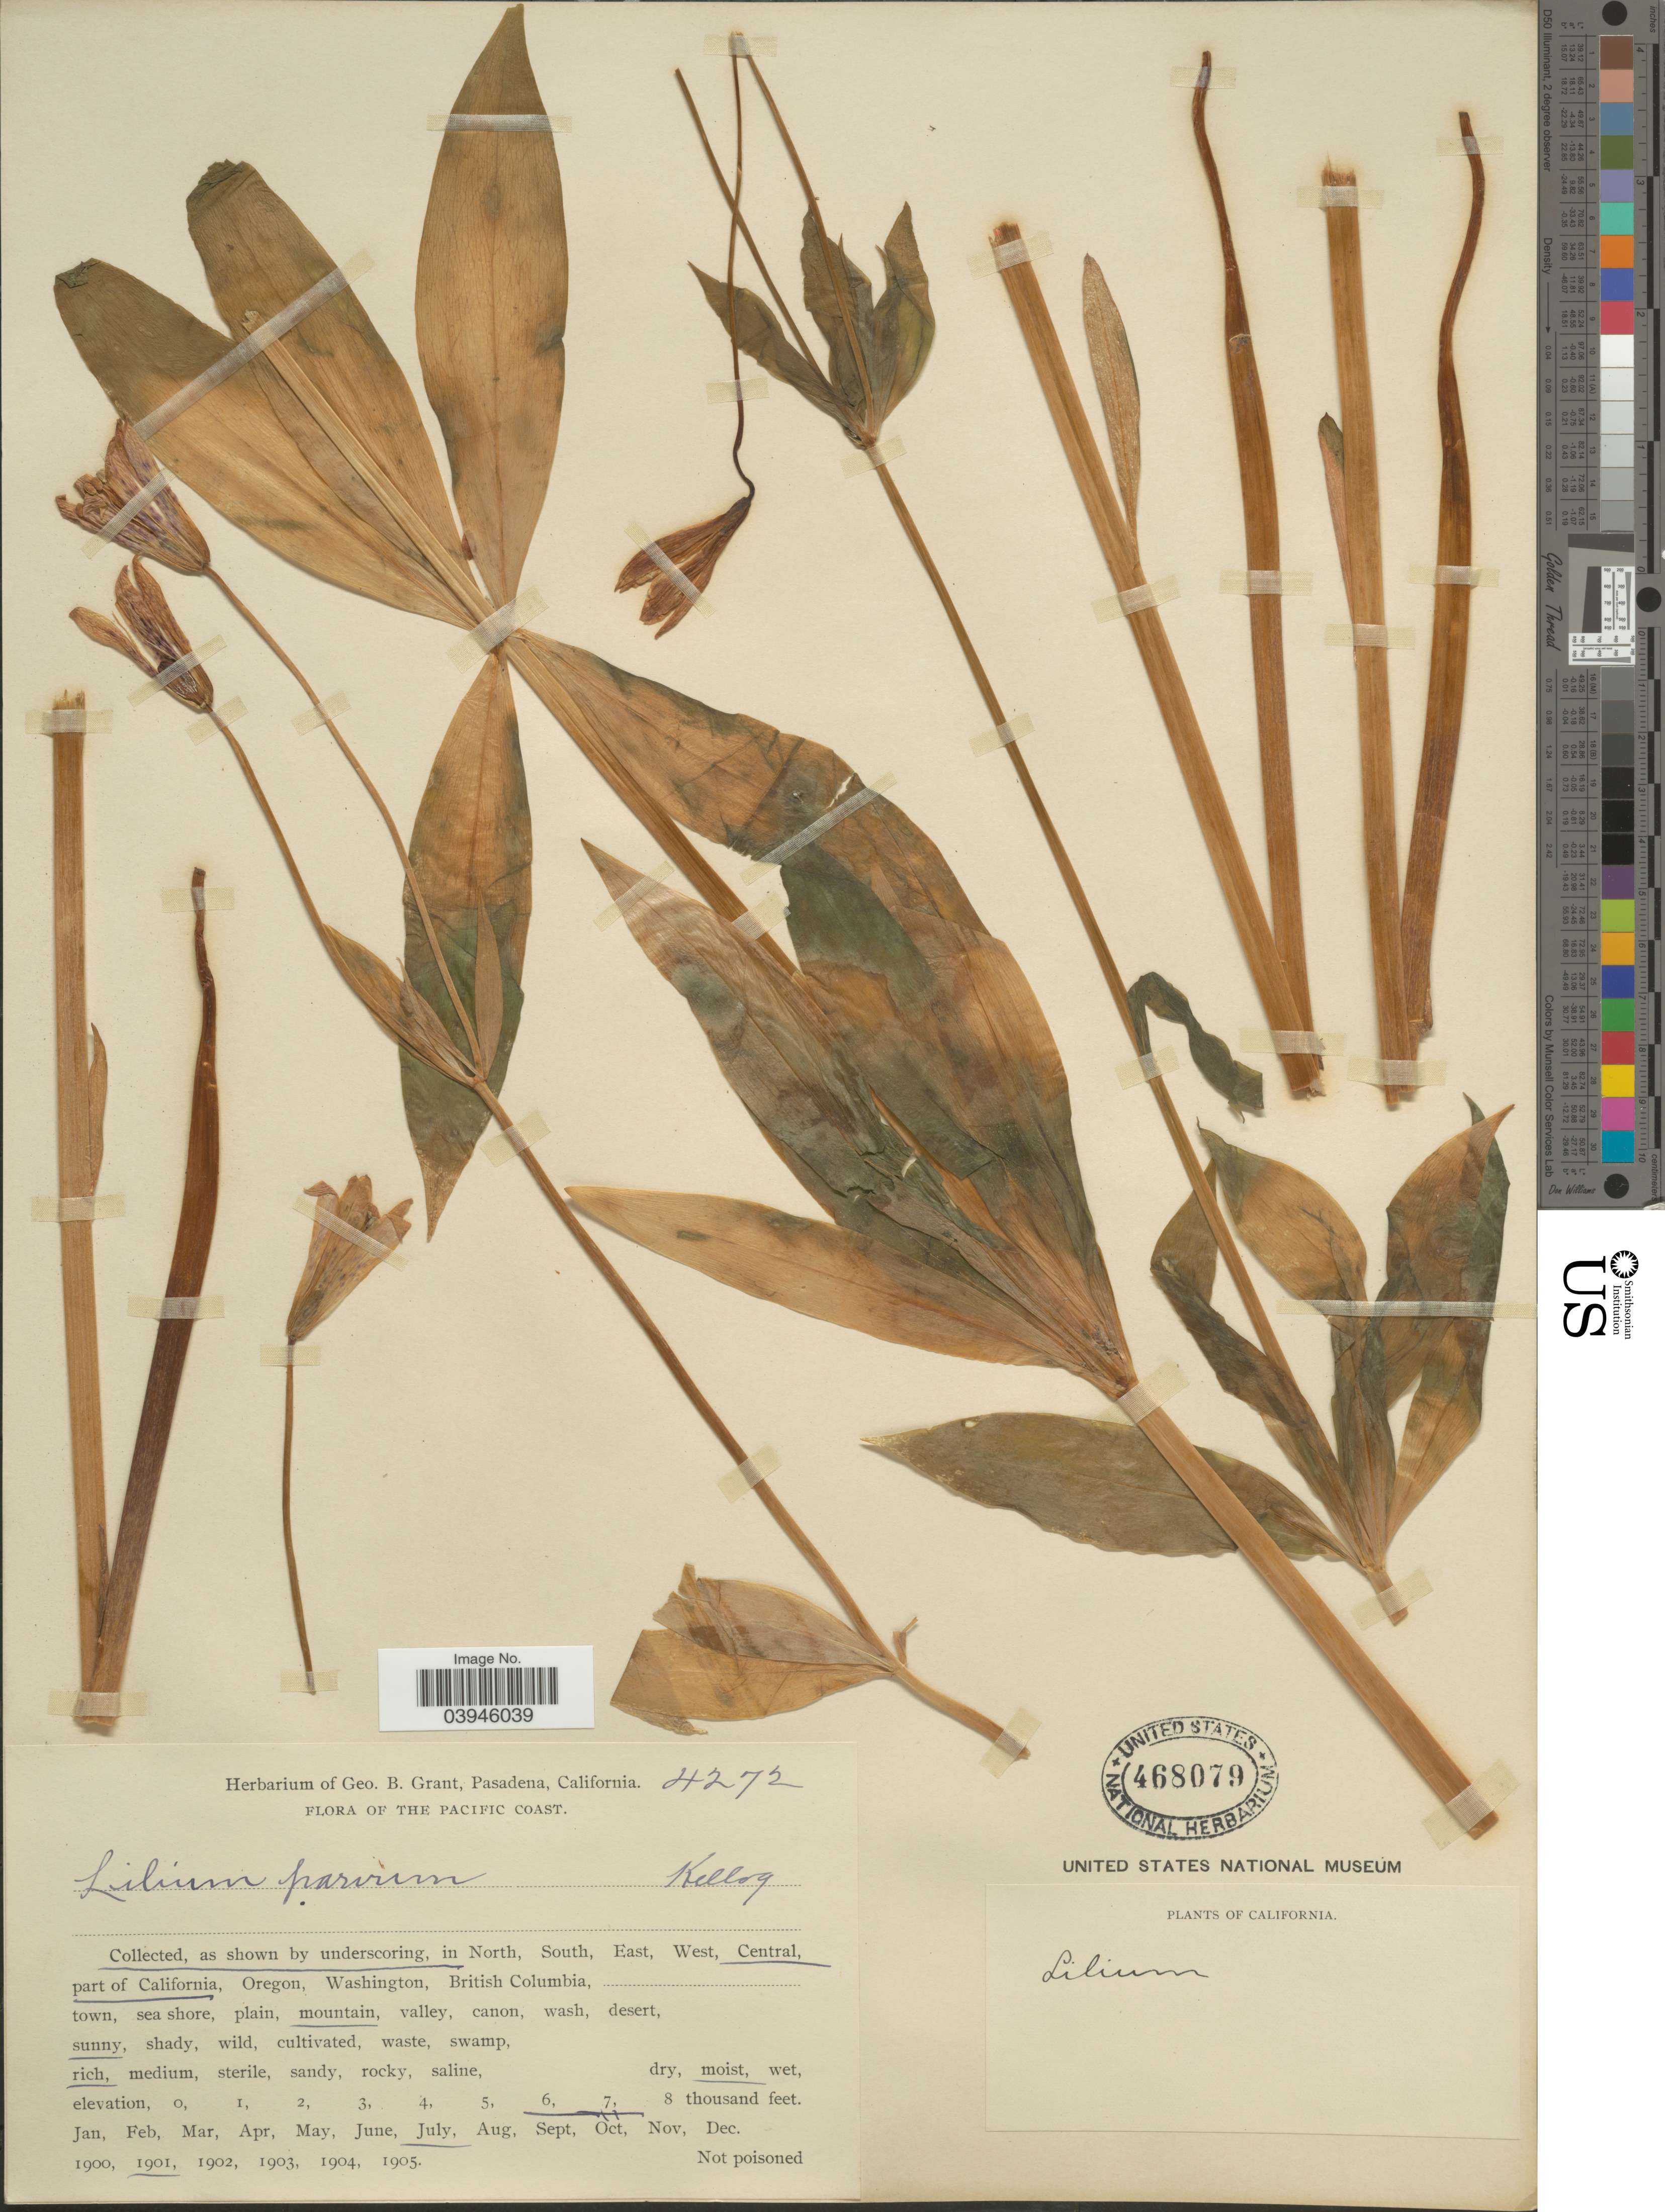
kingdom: Plantae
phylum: Tracheophyta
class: Liliopsida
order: Liliales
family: Liliaceae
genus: Lilium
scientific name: Lilium parvum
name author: Kellogg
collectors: ex herb. Geo. B. Grant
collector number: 4272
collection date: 1901-07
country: United States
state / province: California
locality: The Pacific Coast. In Central part of California.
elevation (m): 1829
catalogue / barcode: US 468079